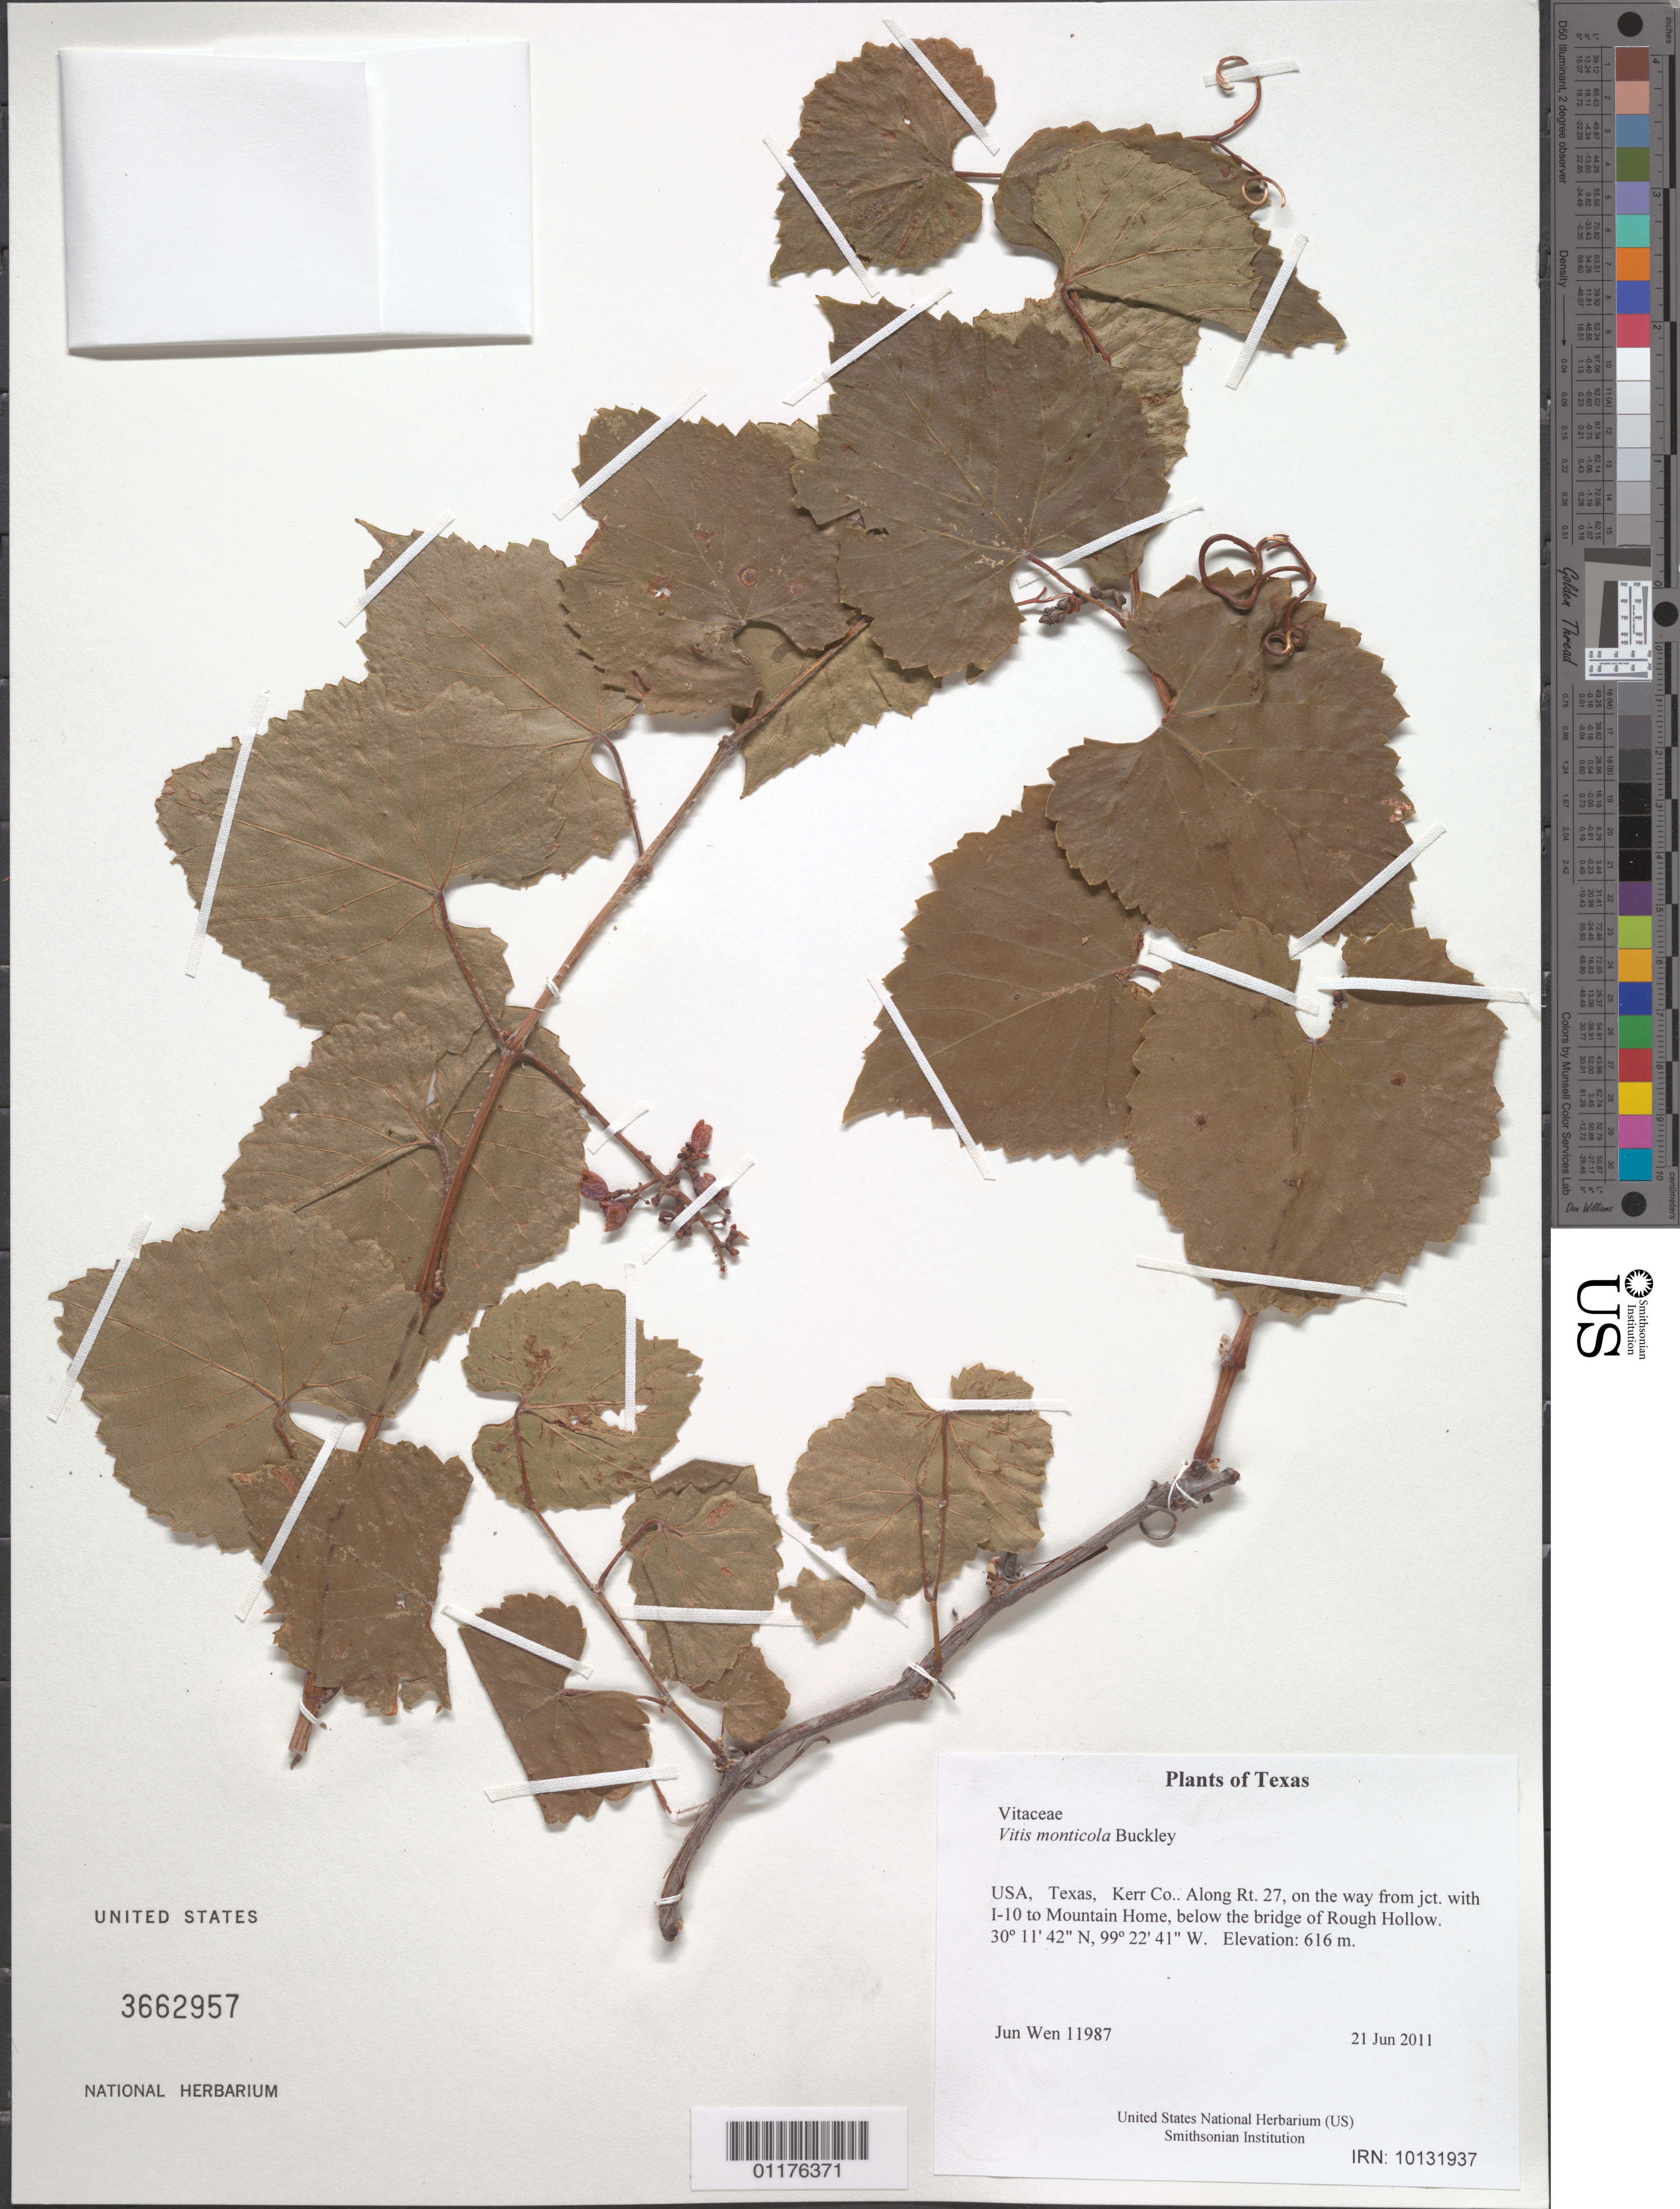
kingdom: Plantae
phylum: Tracheophyta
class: Magnoliopsida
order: Vitales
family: Vitaceae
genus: Vitis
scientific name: Vitis monticola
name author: Buckley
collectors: J. Wen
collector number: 11987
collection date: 2011-06-21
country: United States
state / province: Texas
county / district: Kerr Co.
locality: Along Rt. 27, on the way from jct. with I-10 to Mountain Home, below the bridge of Rough Hollow.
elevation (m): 616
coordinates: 30 11.693 N, 99 22.676 W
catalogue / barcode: US 3662957